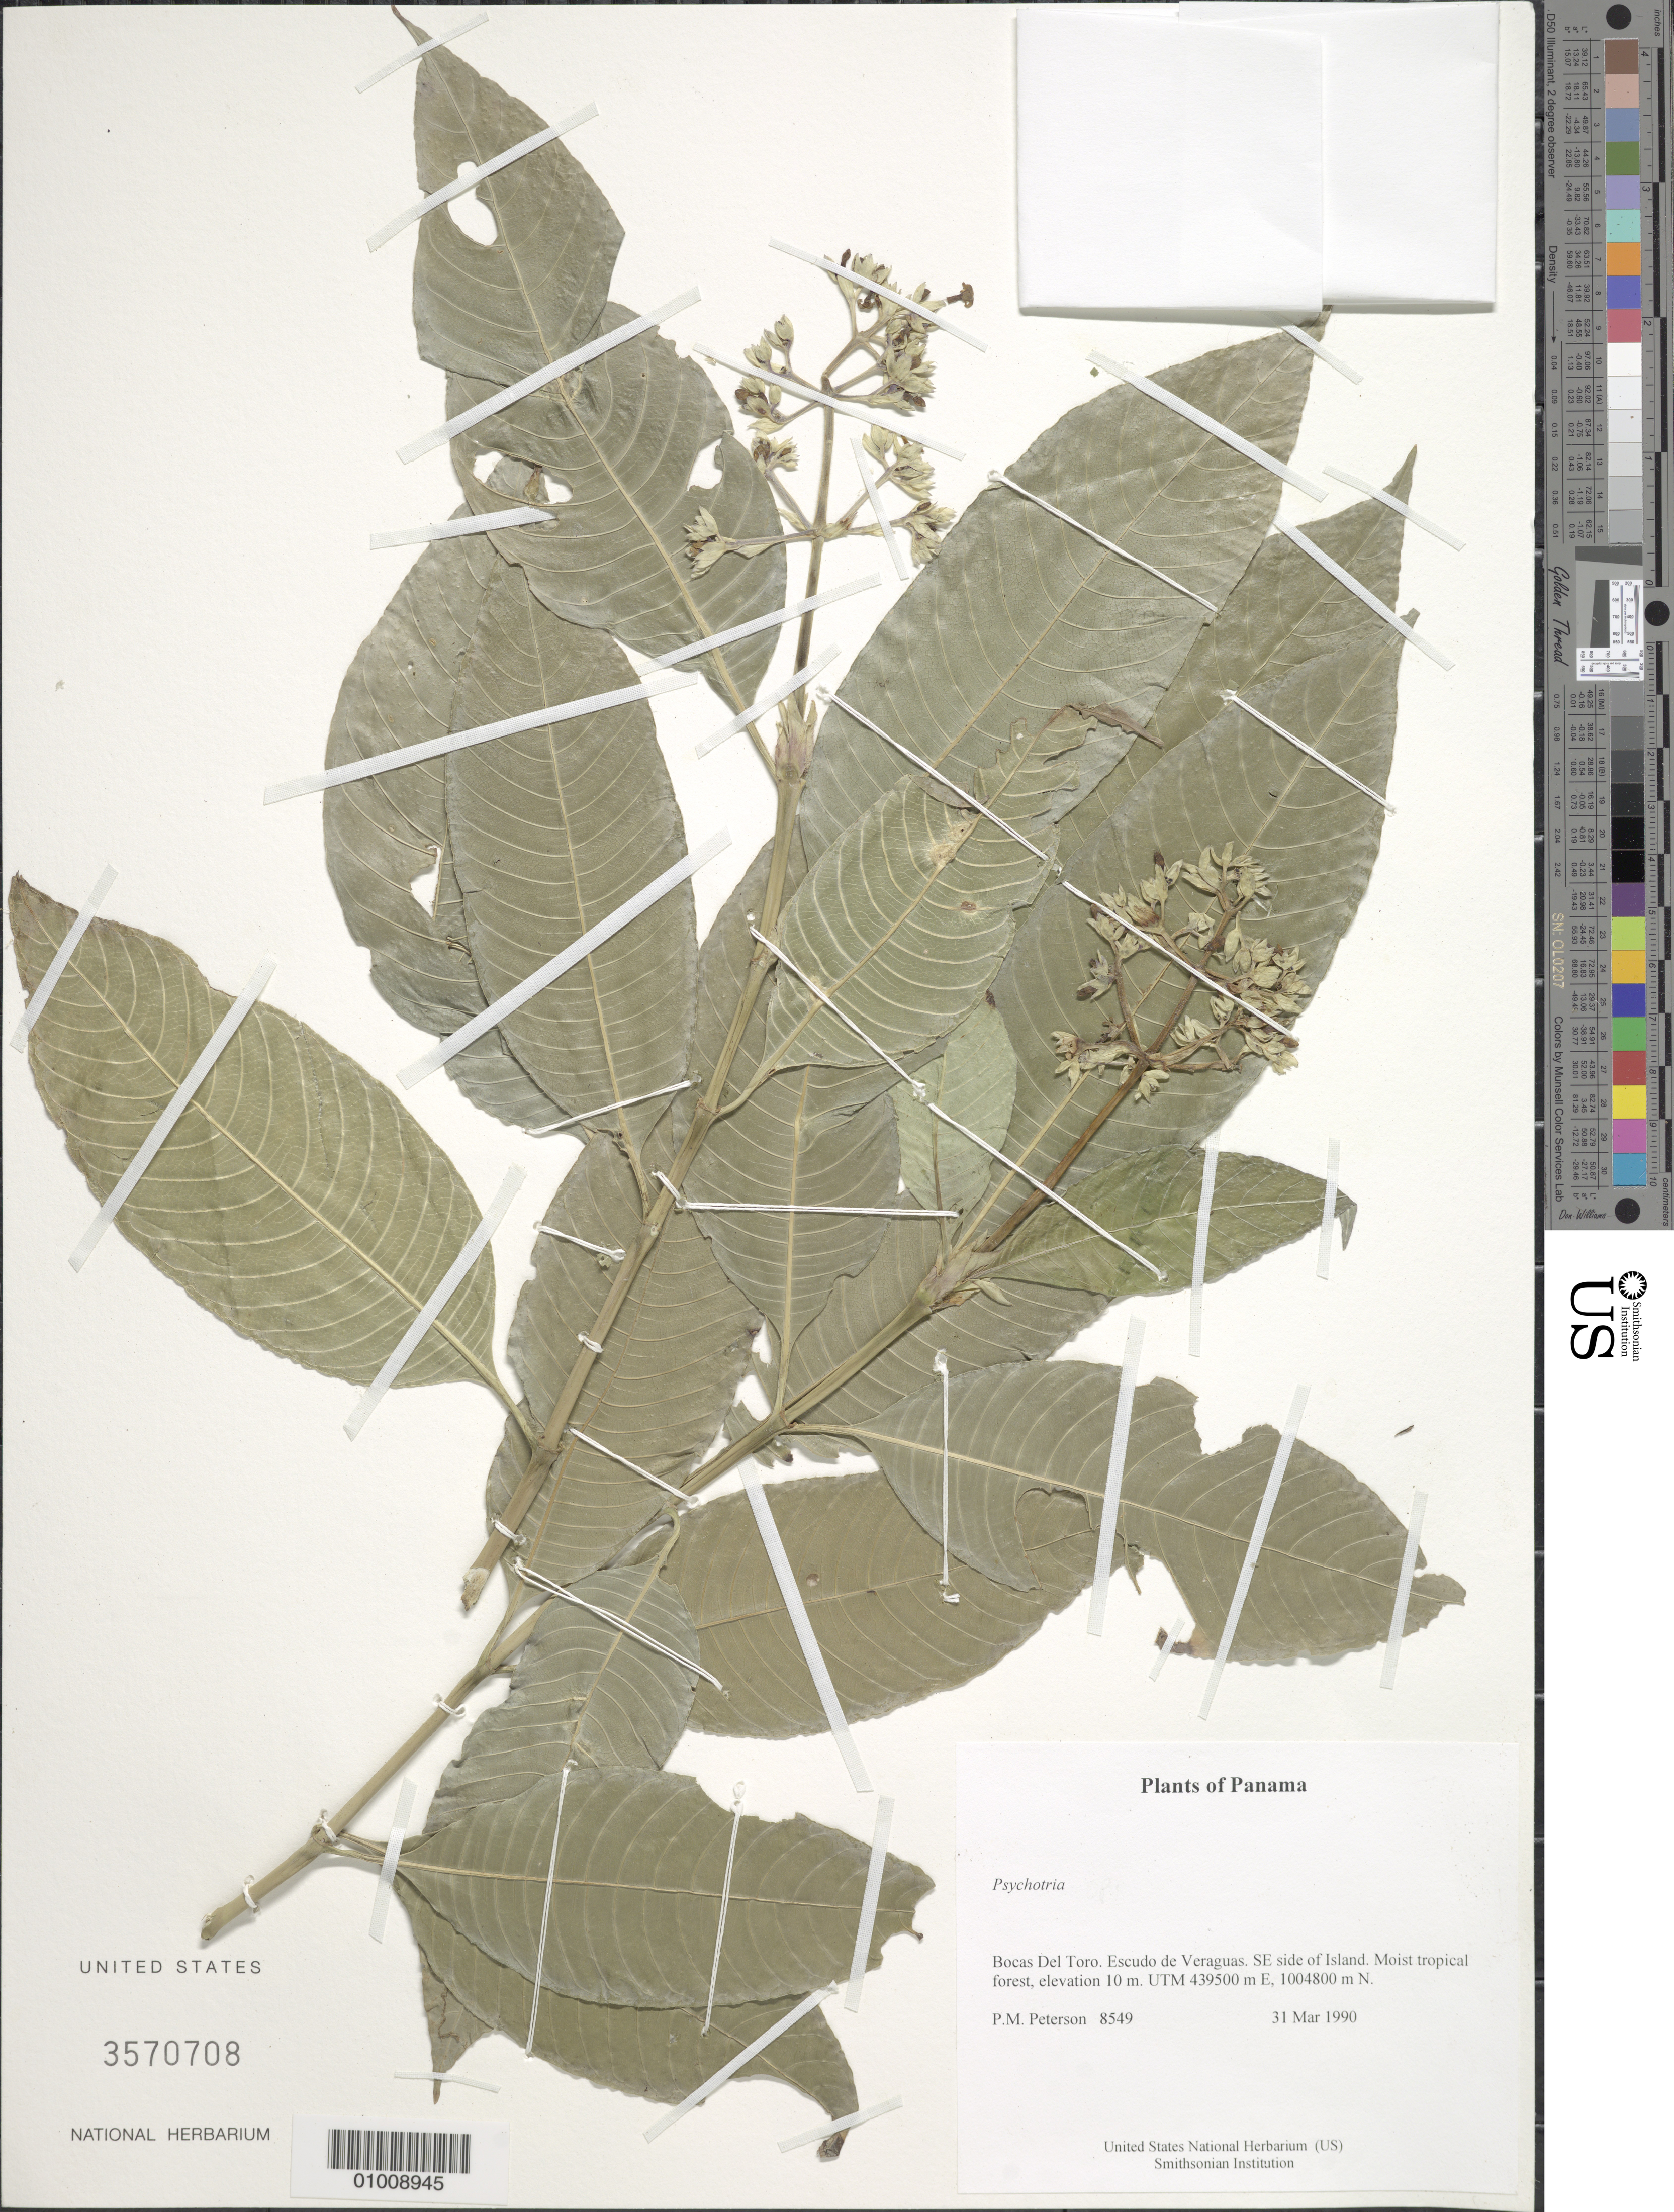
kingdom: Plantae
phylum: Tracheophyta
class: Magnoliopsida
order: Gentianales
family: Rubiaceae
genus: Psychotria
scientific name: Psychotria sp.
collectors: P. M. Peterson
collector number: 08549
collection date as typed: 31 Mar 1990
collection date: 1990-03-31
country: Panama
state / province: Bocas del Toro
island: Escudo de Veraguas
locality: SE side of Island.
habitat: Moist tropical forest, elevation 10 m. UTM 439500 m E, 1004800 m N.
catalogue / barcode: US 3570708